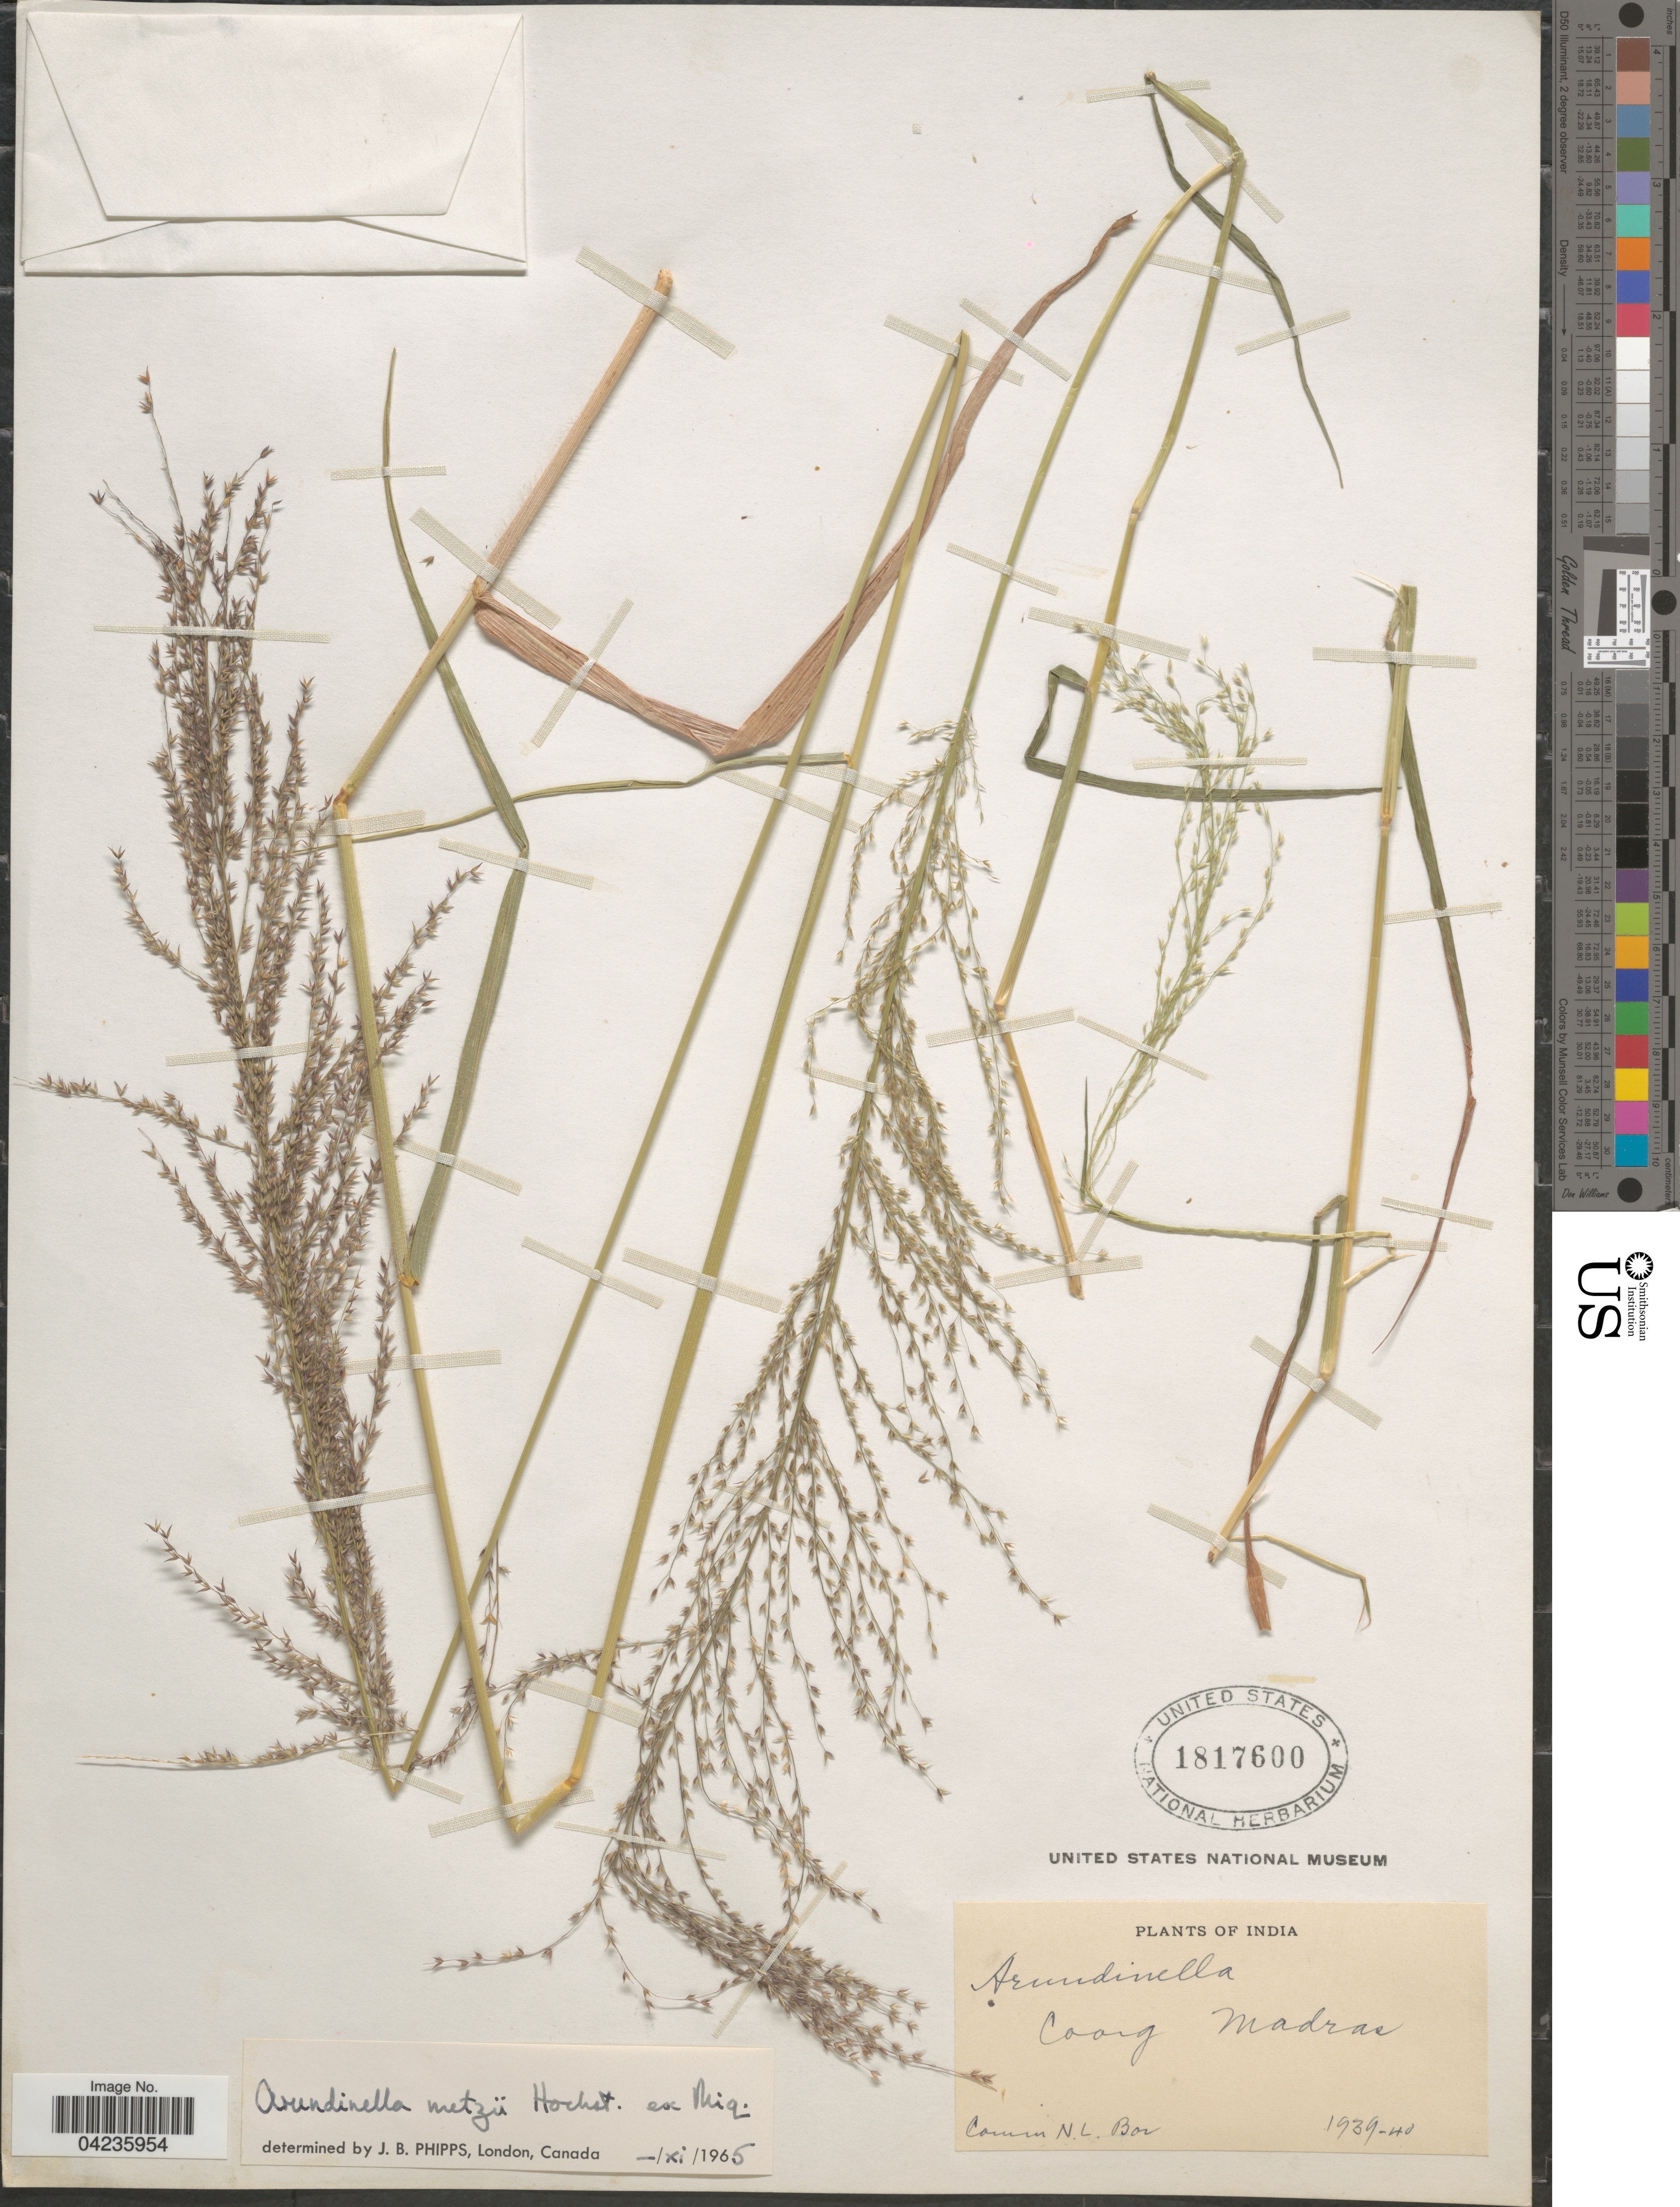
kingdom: Plantae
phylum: Tracheophyta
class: Liliopsida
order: Poales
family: Poaceae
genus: Arundinella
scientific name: Arundinella metzii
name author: Hochst. in Miq.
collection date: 1939/1940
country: India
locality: Coorg, Madras.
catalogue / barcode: US 1817600